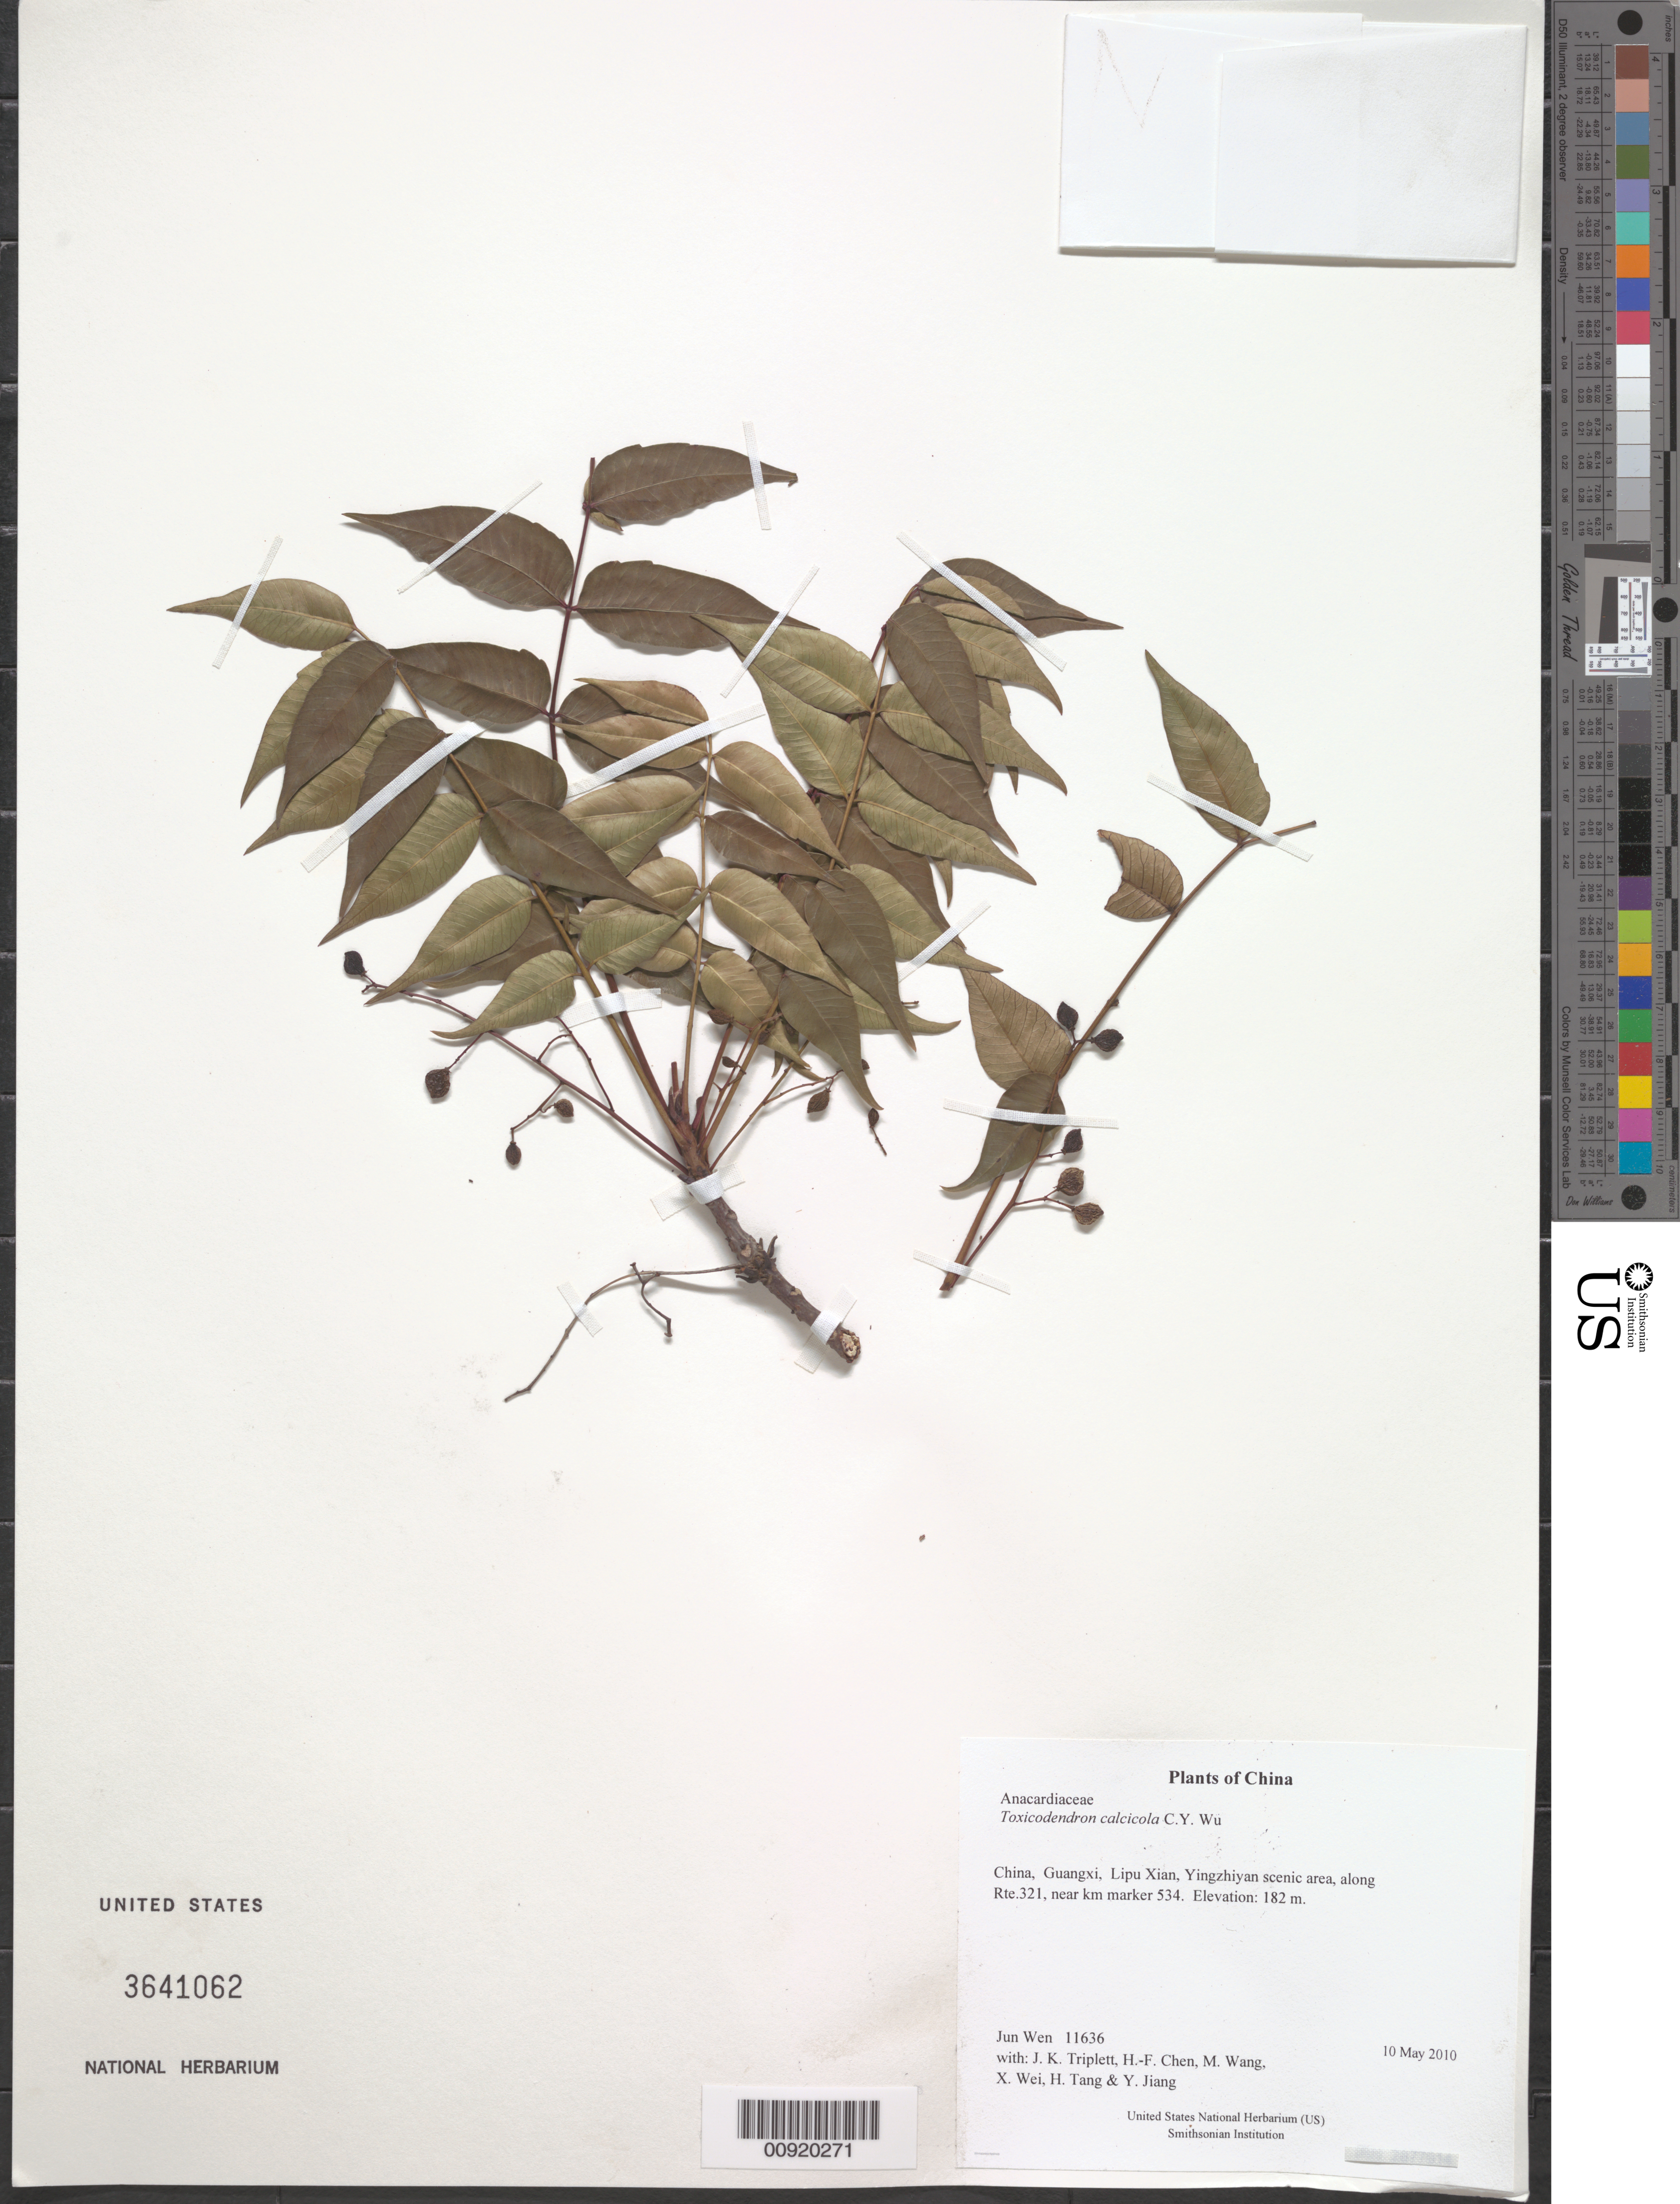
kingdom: Plantae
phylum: Tracheophyta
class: Magnoliopsida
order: Sapindales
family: Anacardiaceae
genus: Toxicodendron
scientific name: Toxicodendron calcicola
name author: C.Y. Wu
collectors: J. Wen, J. K. Triplett, H.-F. Chen, M. Wang, X. Wei, H. Tang & Y. Jiang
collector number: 11636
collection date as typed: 10 May 2010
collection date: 2010-05-10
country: China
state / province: Guangxi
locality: Lipu Xian, Yingzhiyan scenic area, along Rte.321, near km marker 534.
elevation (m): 182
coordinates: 24 38.666 N, 110 25.183 E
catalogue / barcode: US 3641062